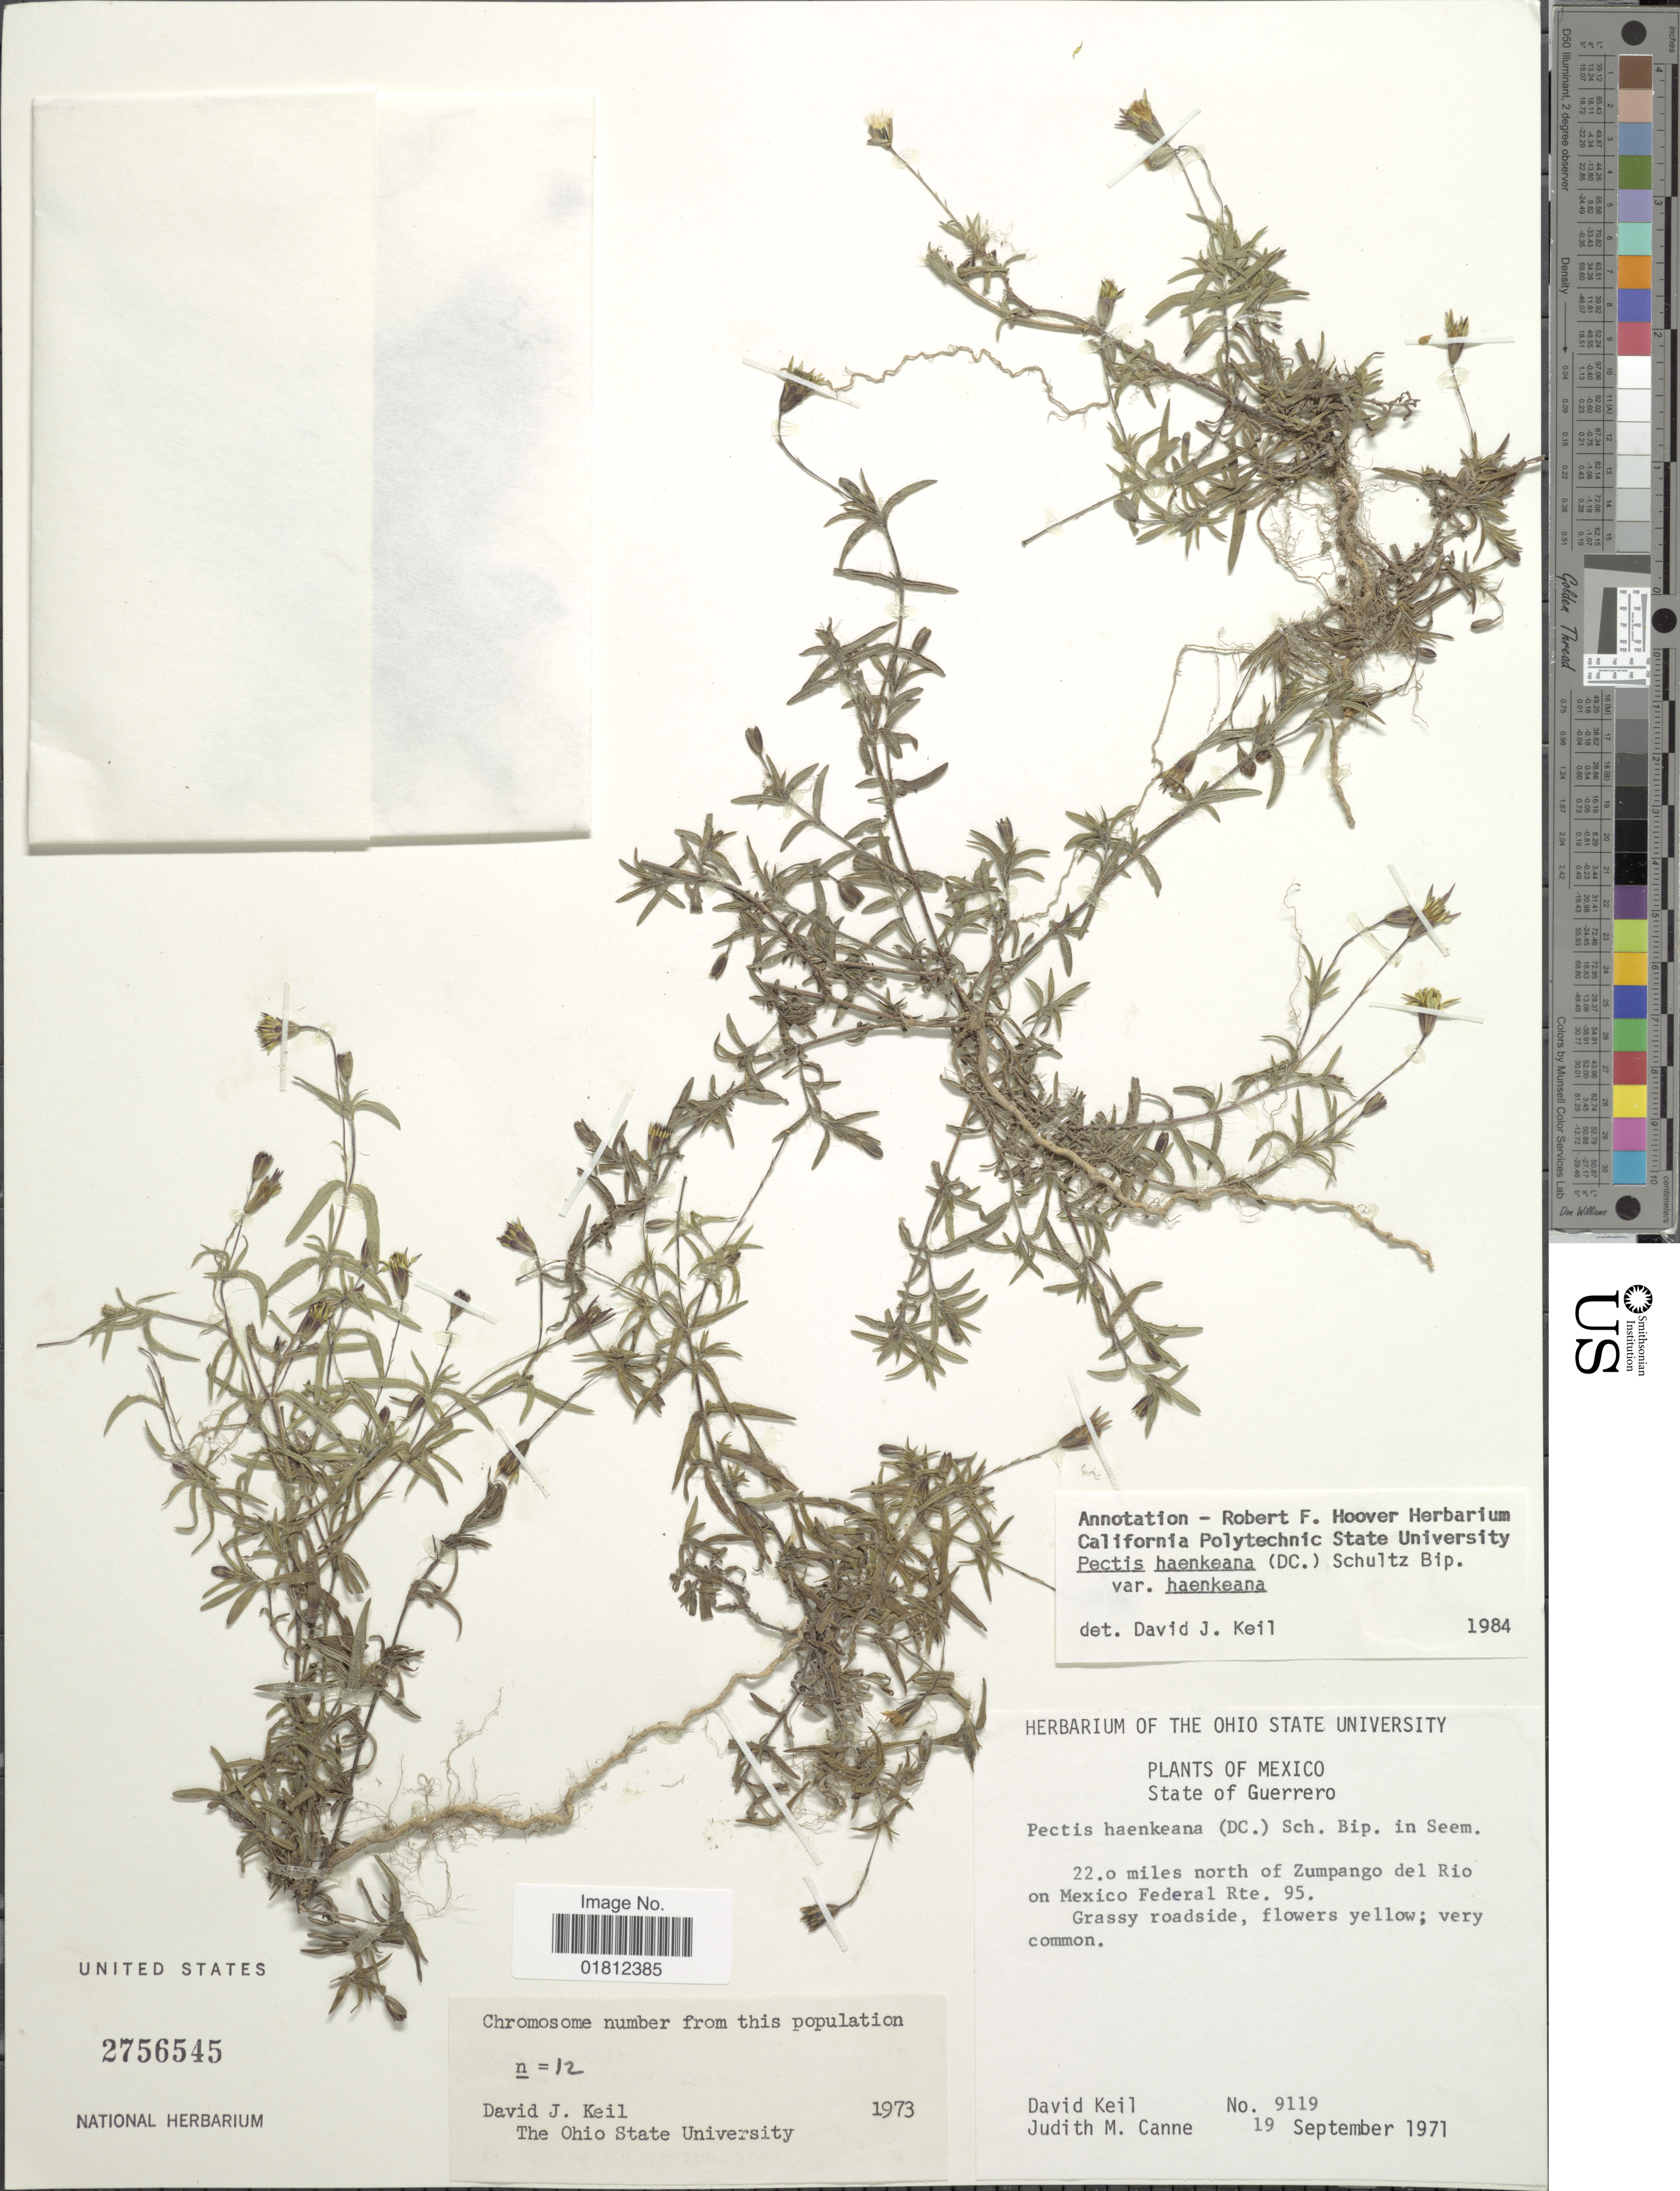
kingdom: Plantae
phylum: Tracheophyta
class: Magnoliopsida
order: Asterales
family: Asteraceae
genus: Pectis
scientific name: Pectis haenkeana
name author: (DC.) Sch. Bip.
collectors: D. J. Keil & J. M. Canne-Hilliker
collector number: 9119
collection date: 1971-09-19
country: Mexico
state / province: Guerrero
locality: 22.0 miles north of Zumpango del Rio on Mexico Federal Rte. 95., grassy roadside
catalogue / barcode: US 2756545